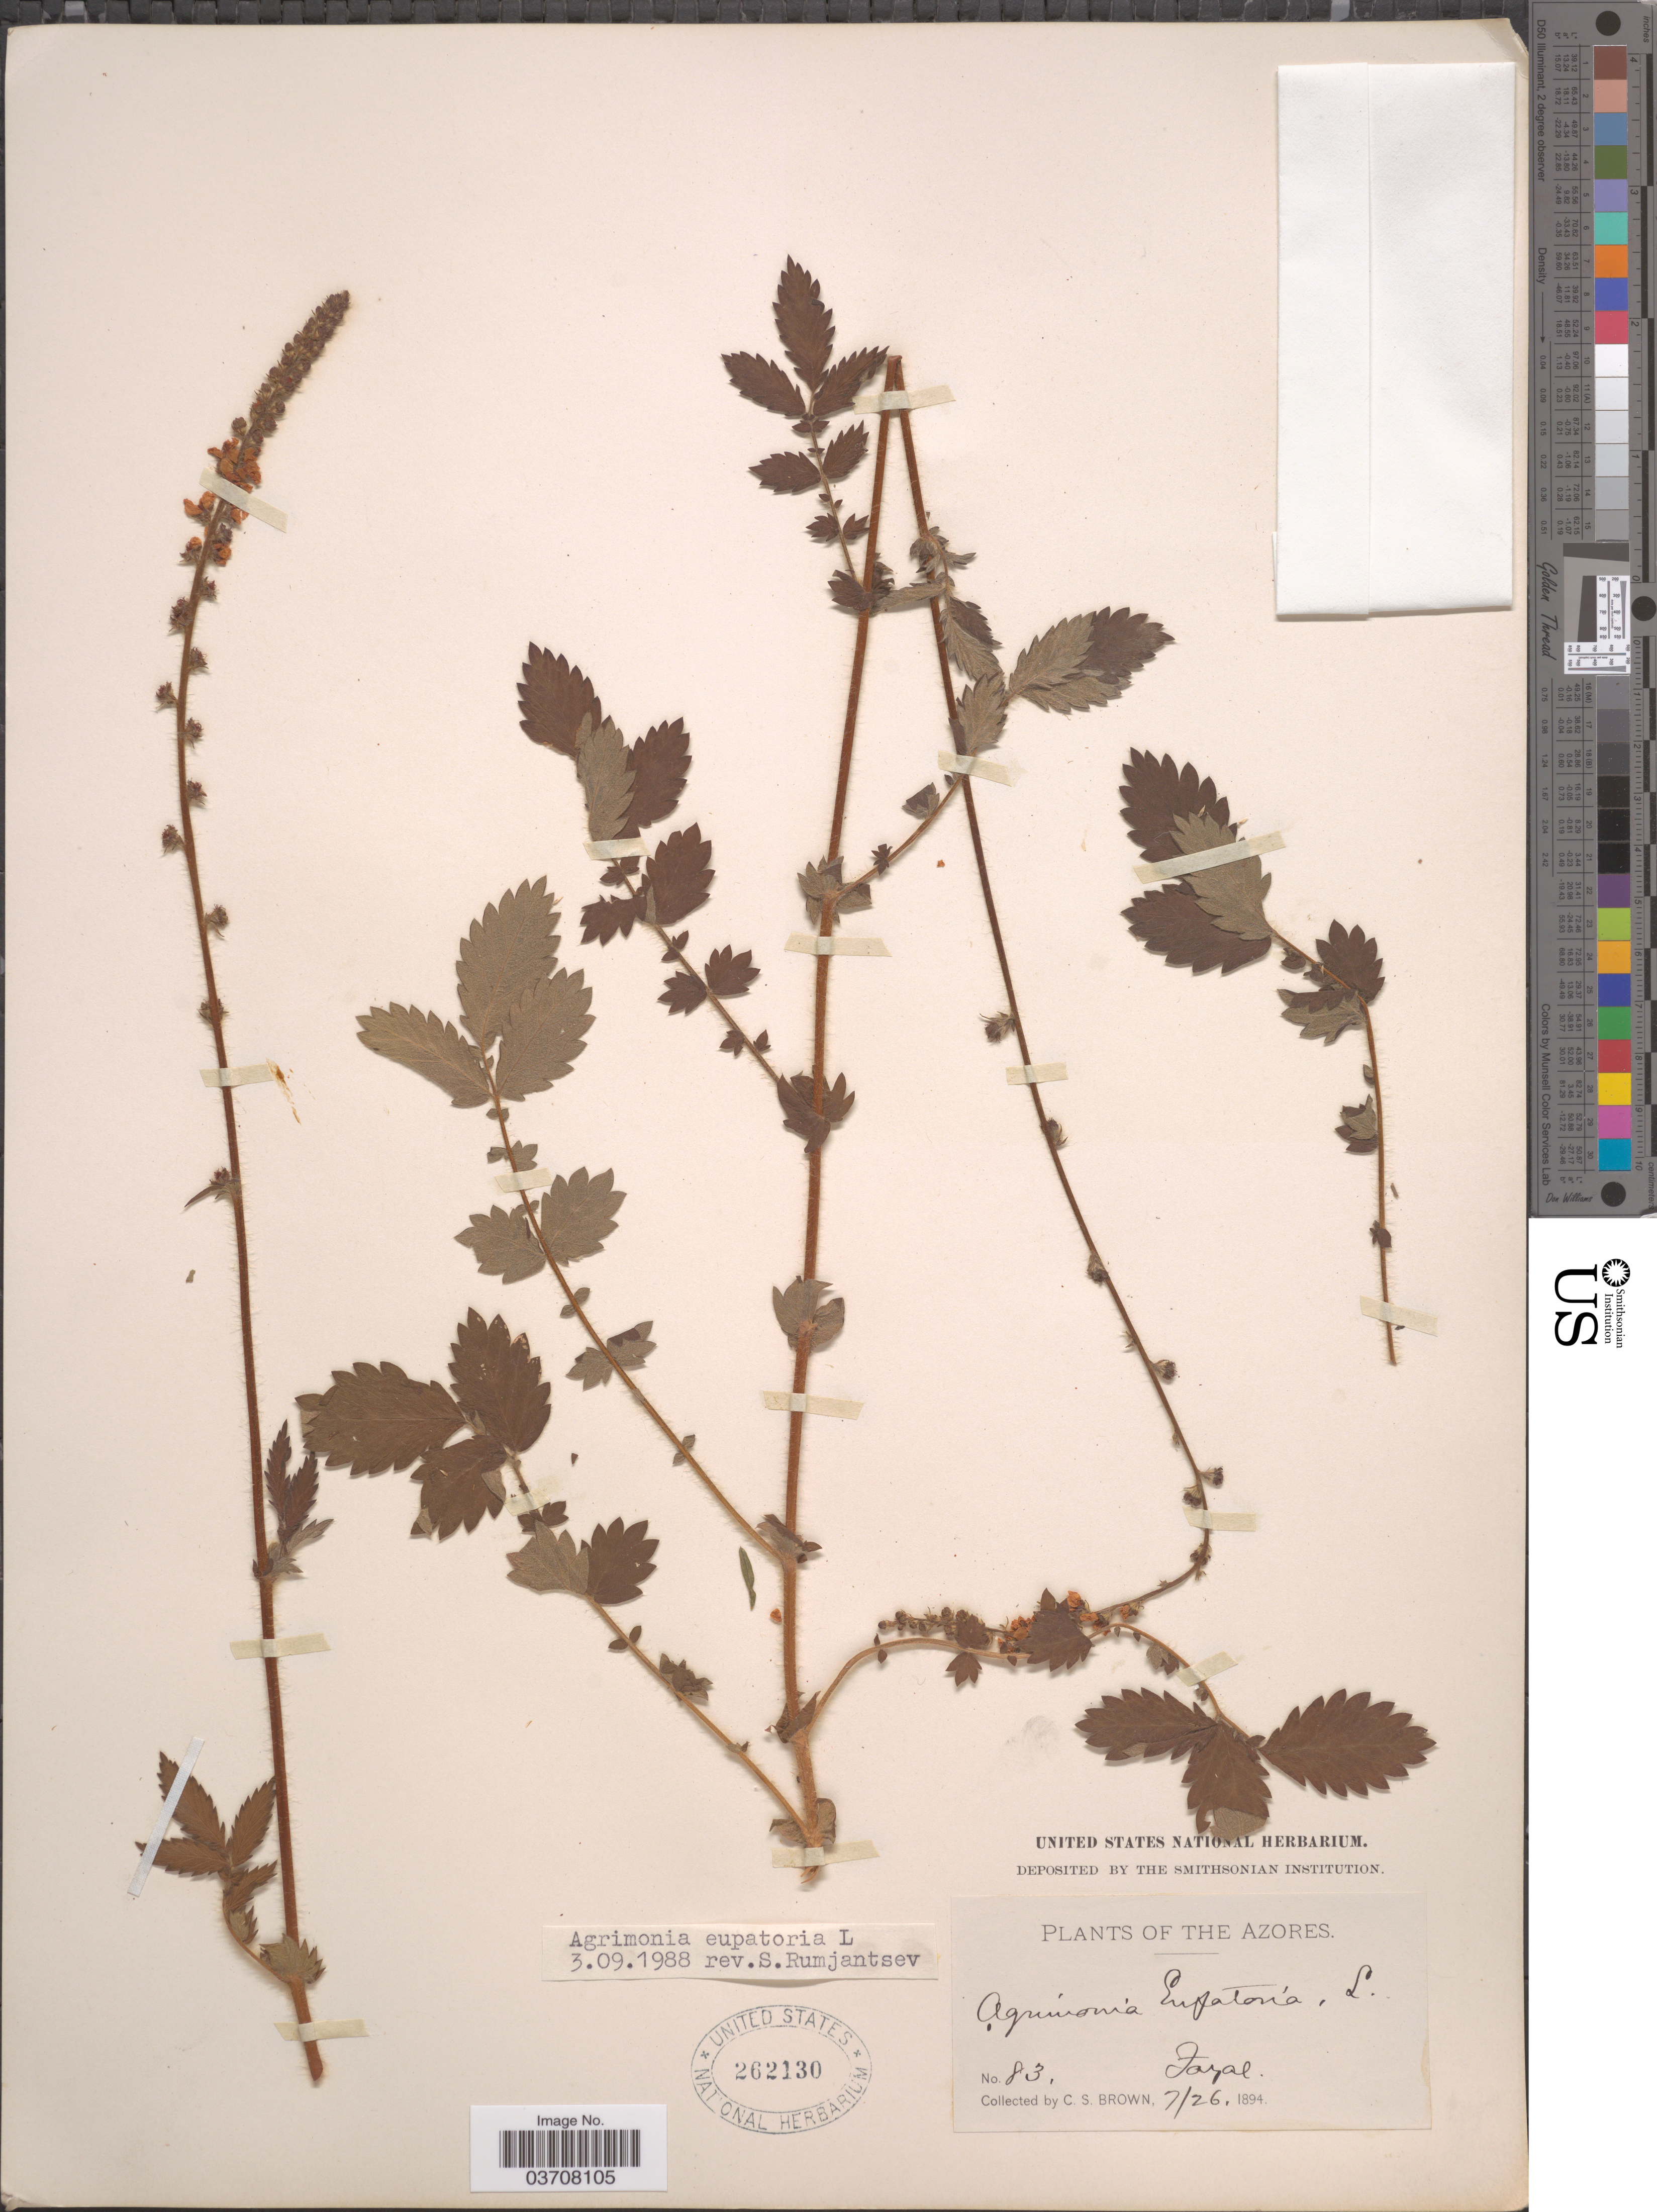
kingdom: Plantae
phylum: Tracheophyta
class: Magnoliopsida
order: Rosales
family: Rosaceae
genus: Agrimonia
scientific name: Agrimonia eupatoria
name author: L.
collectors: C. S. Brown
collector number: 83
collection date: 1894-07-26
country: Portugal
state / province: Azores (Aut. Reg.)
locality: Fayal.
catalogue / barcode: US 262130